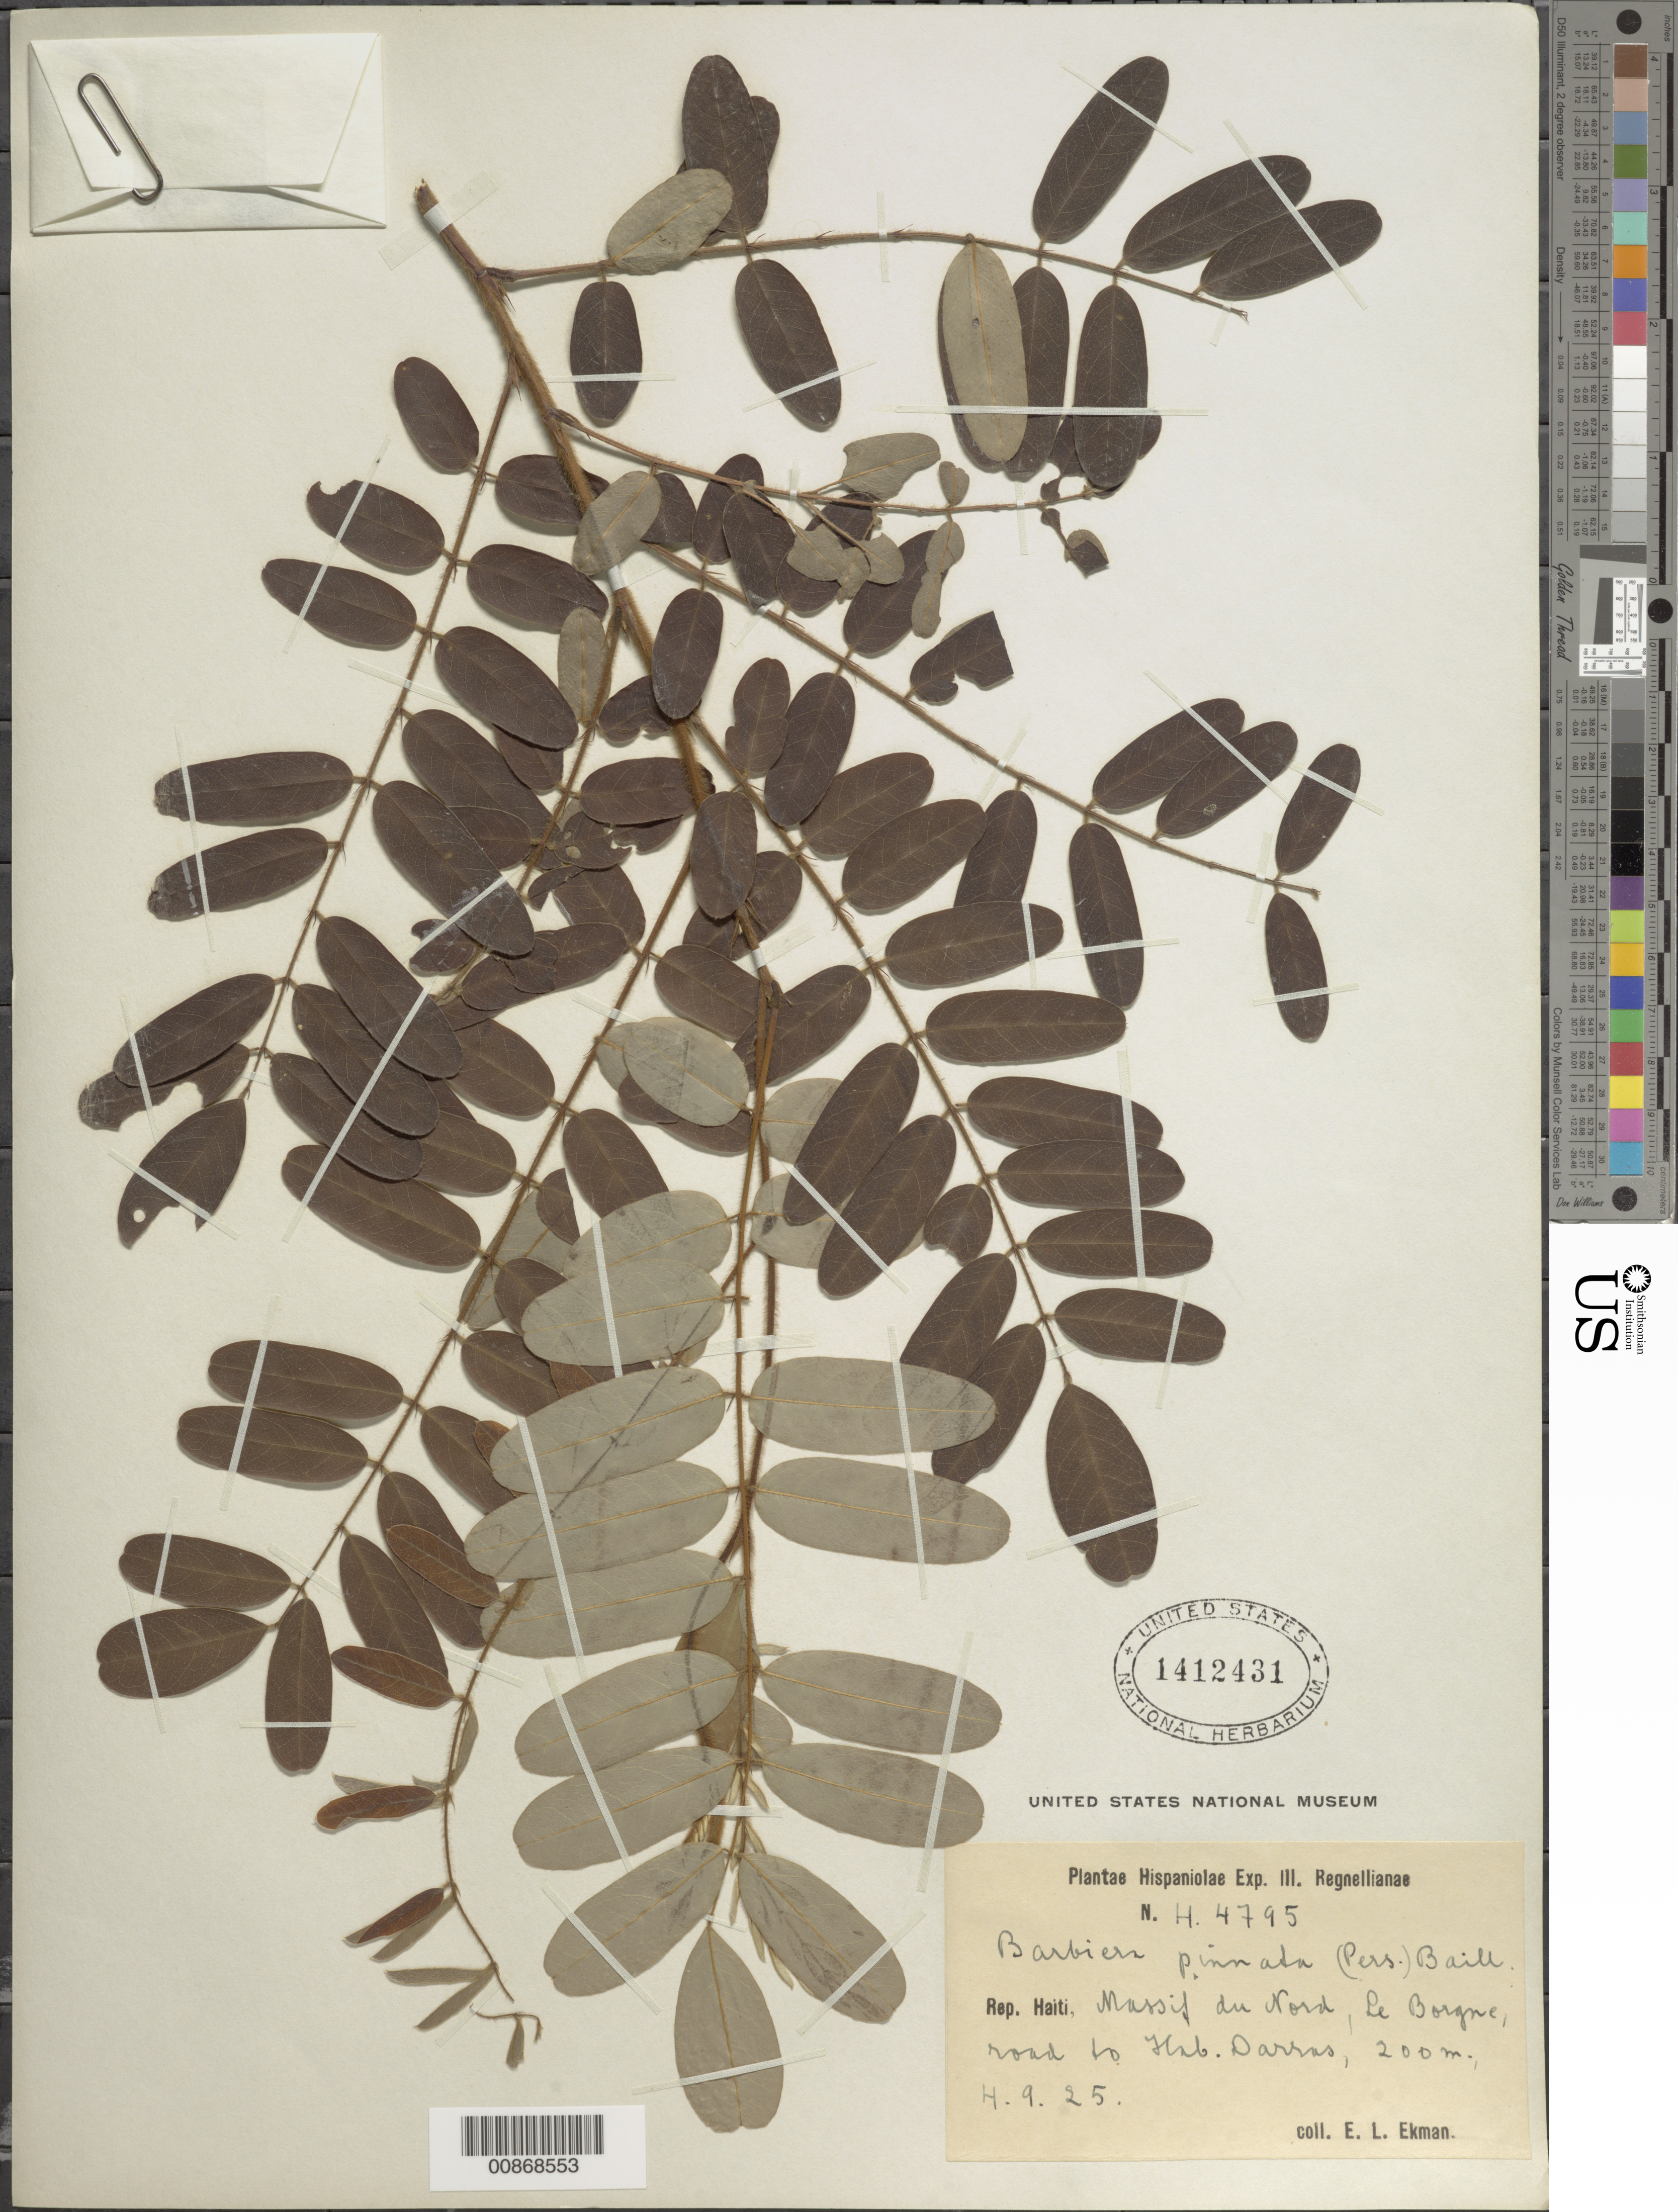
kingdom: Plantae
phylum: Tracheophyta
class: Magnoliopsida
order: Fabales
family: Fabaceae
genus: Barbieria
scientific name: Barbieria pinnata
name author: (Pers.) Baill.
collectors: E. L. Ekman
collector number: H 4795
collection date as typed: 04 Sep 1925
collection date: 1925-09-04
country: Haiti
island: Hispaniola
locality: Massif du Nord, Le Borgne, road to Hab. Darras.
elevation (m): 200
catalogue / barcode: US 1412431